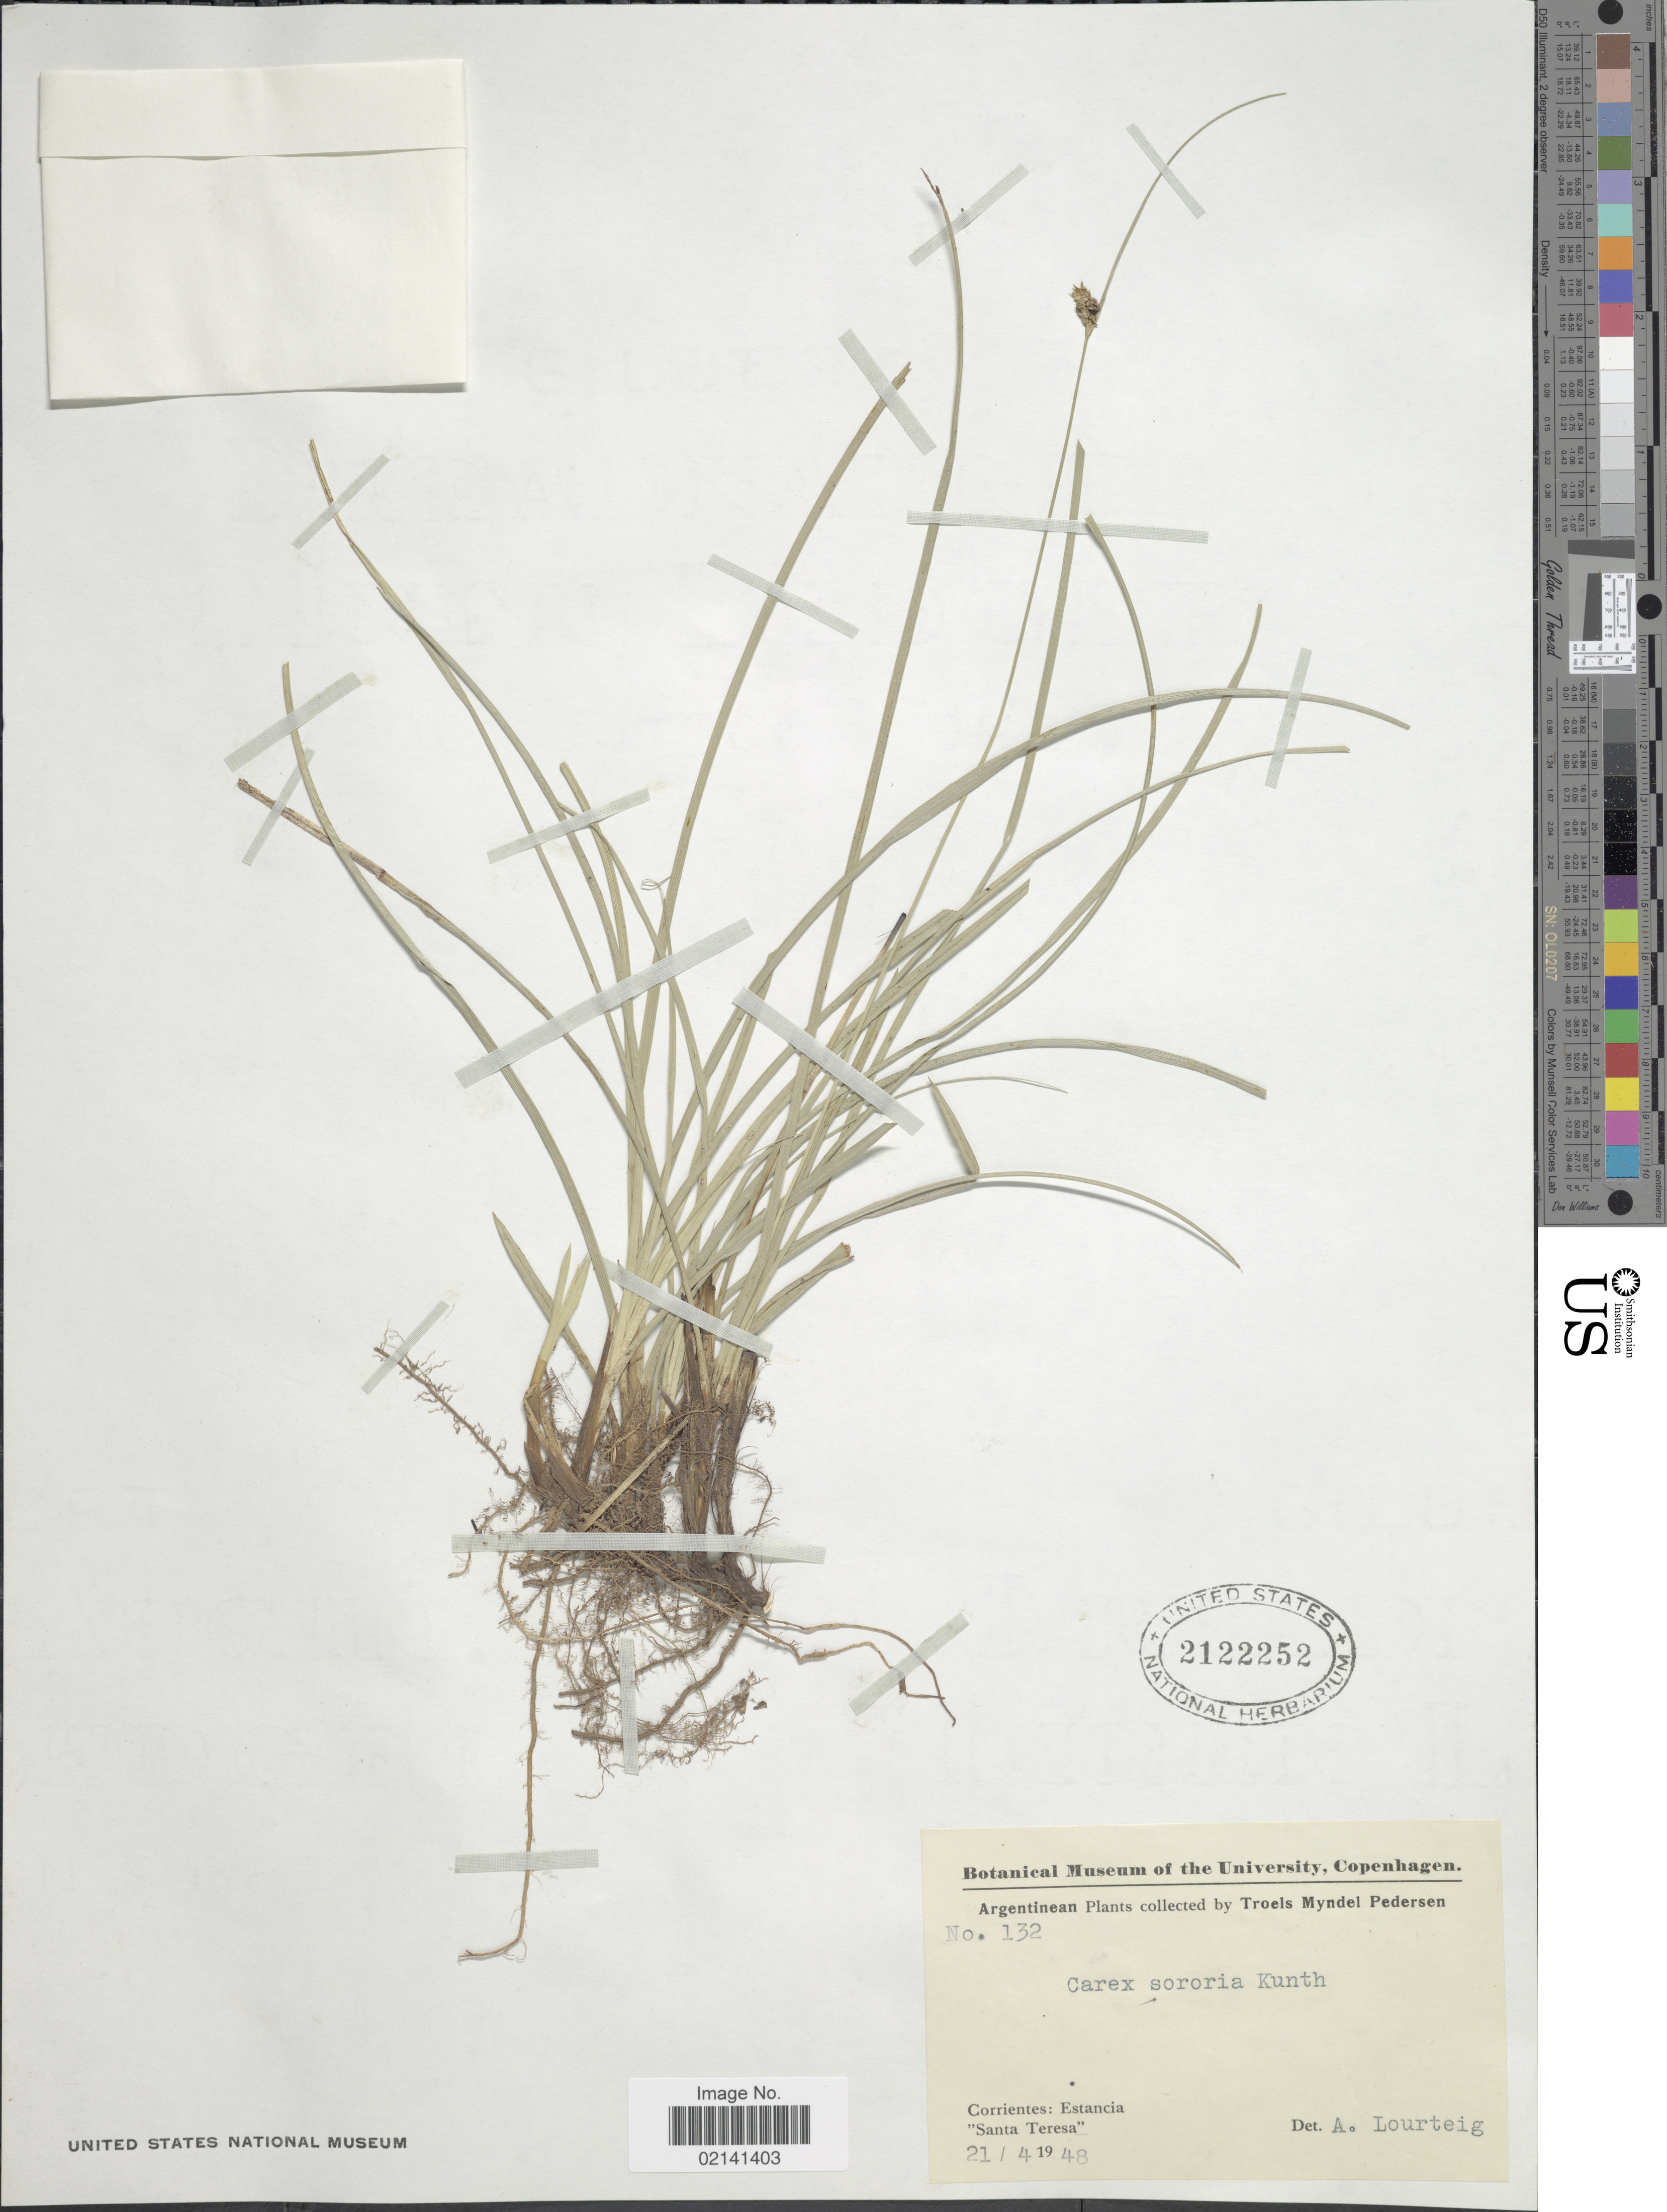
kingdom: Plantae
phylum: Tracheophyta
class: Liliopsida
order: Poales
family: Cyperaceae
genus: Carex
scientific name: Carex sororia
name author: Kunth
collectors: T. Pederson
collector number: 132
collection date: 1948-04-21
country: Argentina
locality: Corrientes: Estancia "Santa Teresa".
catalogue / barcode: US 2122252